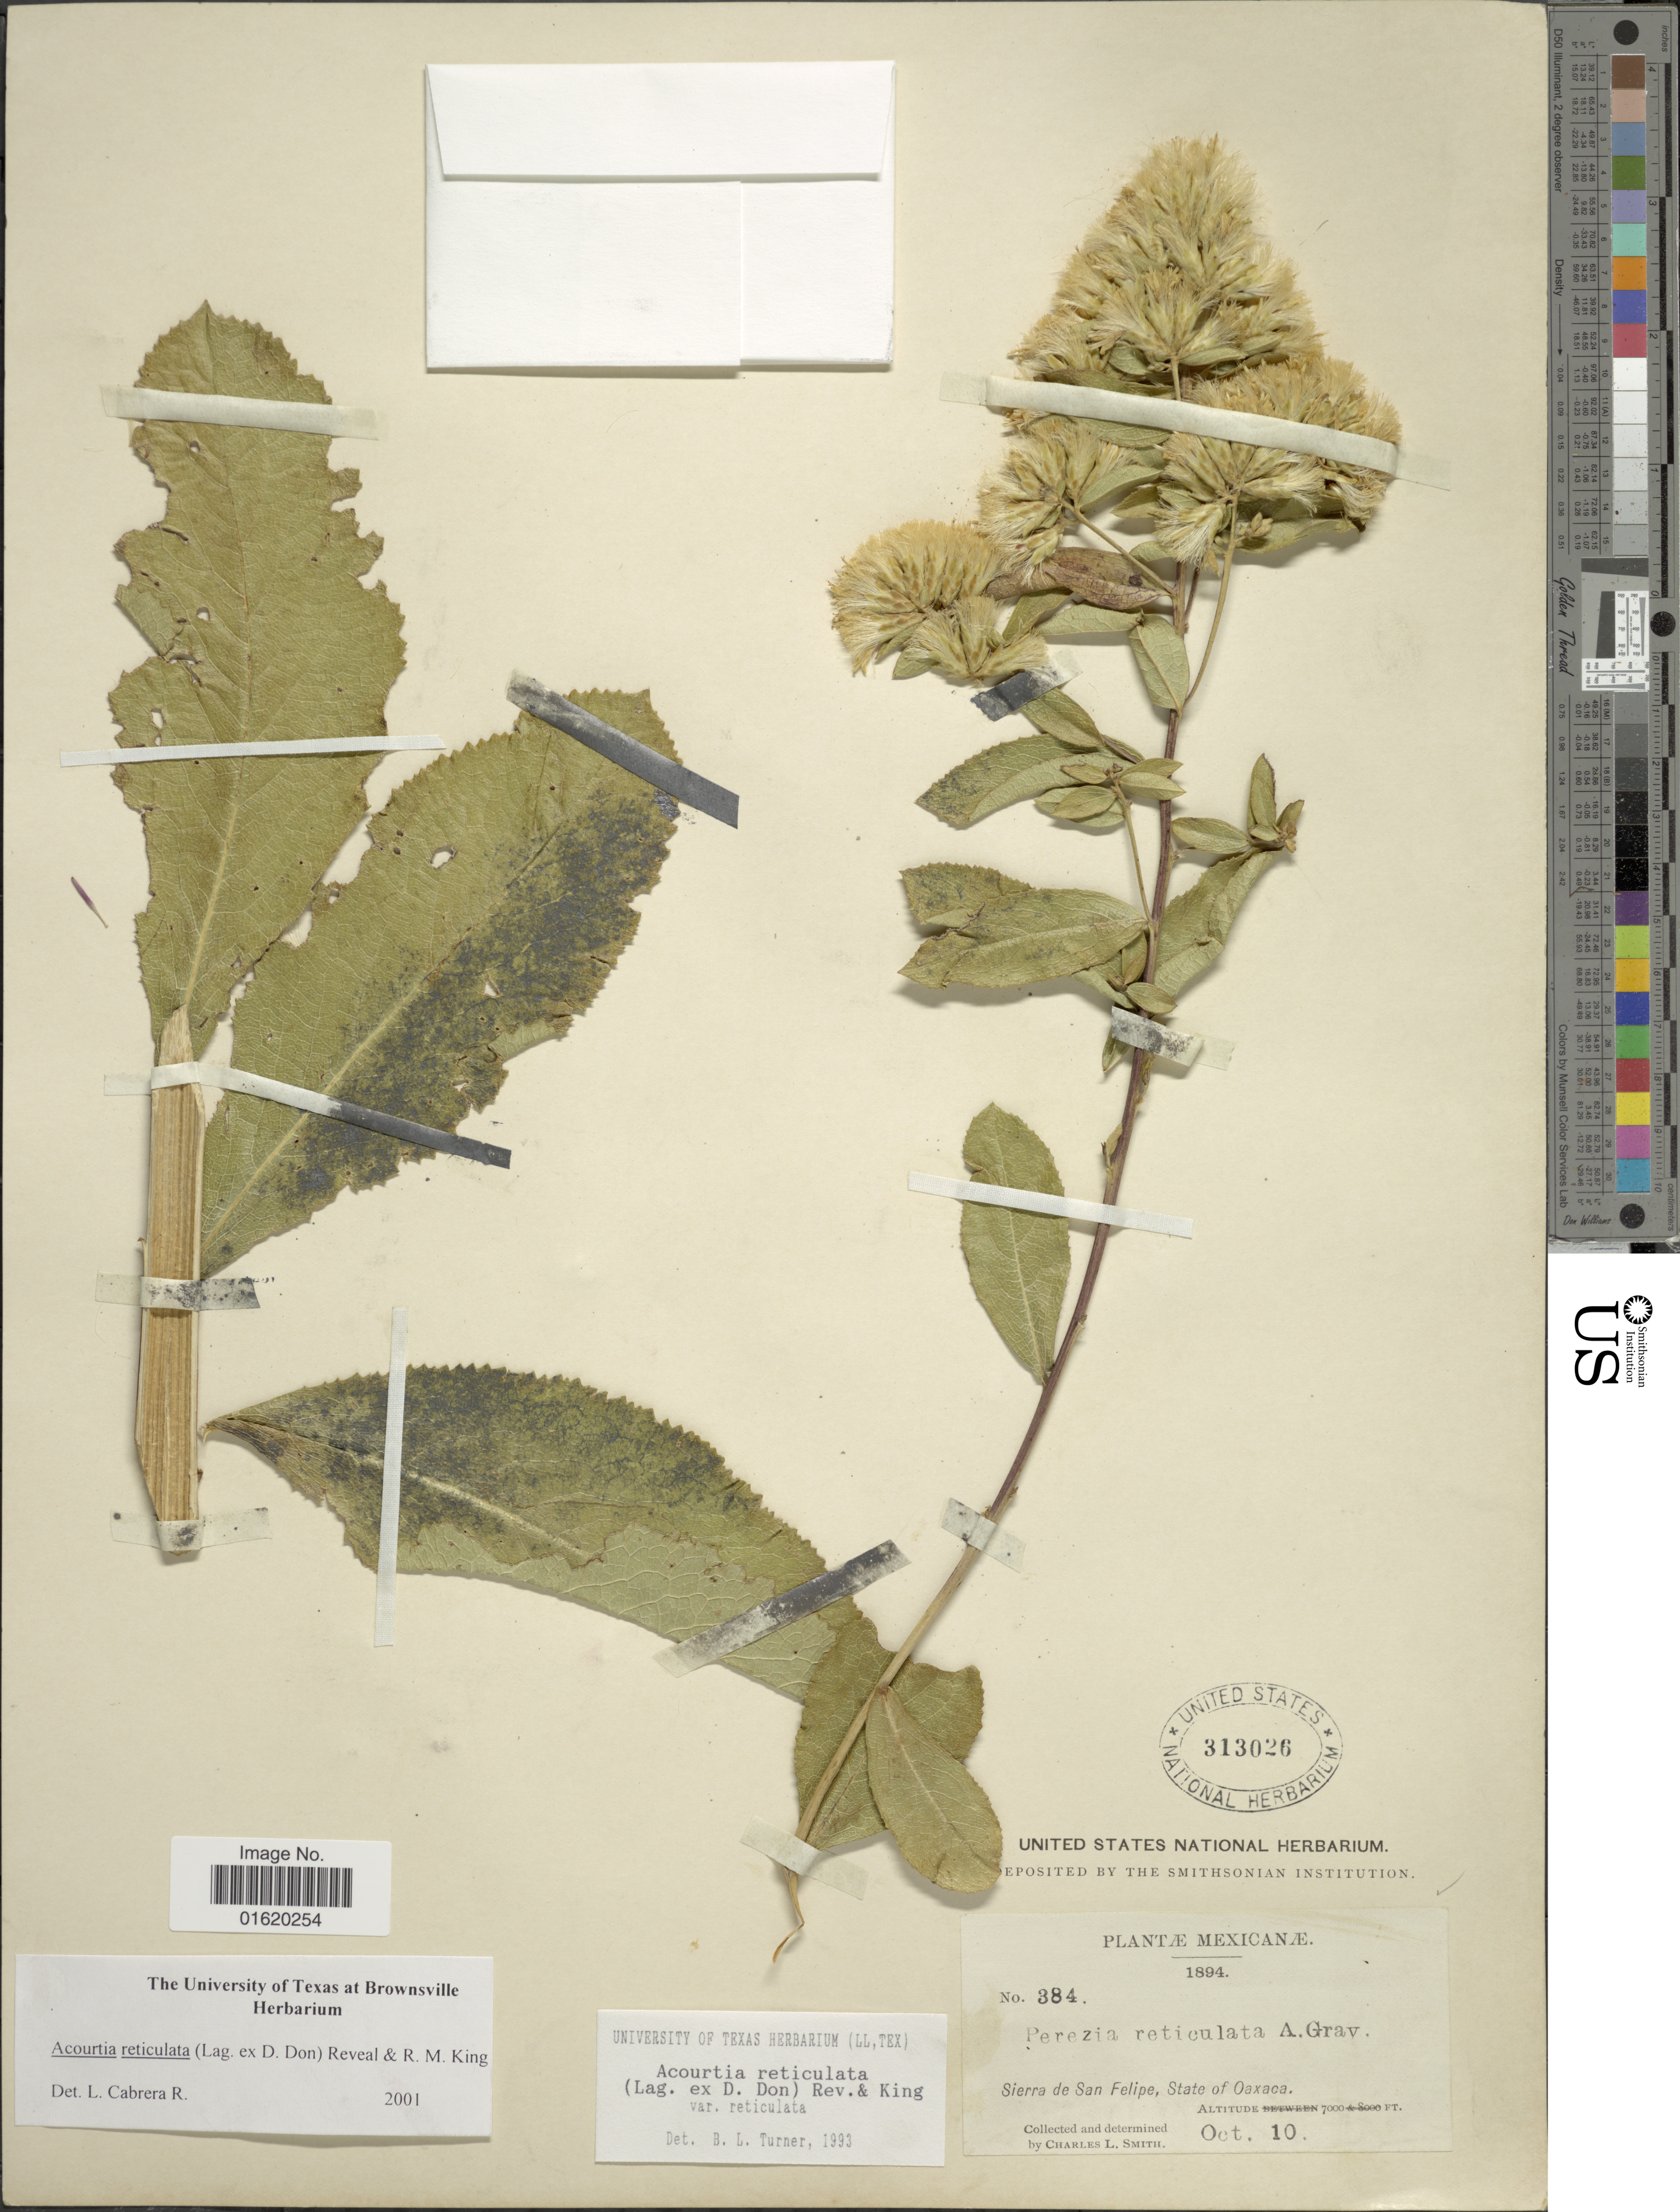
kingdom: Plantae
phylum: Tracheophyta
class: Magnoliopsida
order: Asterales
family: Asteraceae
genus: Acourtia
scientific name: Acourtia reticulata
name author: (Lag. ex D. Don) Reveal & R.M. King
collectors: C. L. Smith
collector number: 384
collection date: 1894-10-10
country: Mexico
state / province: Oaxaca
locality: Sierra de San Felipe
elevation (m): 2134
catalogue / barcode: US 313026